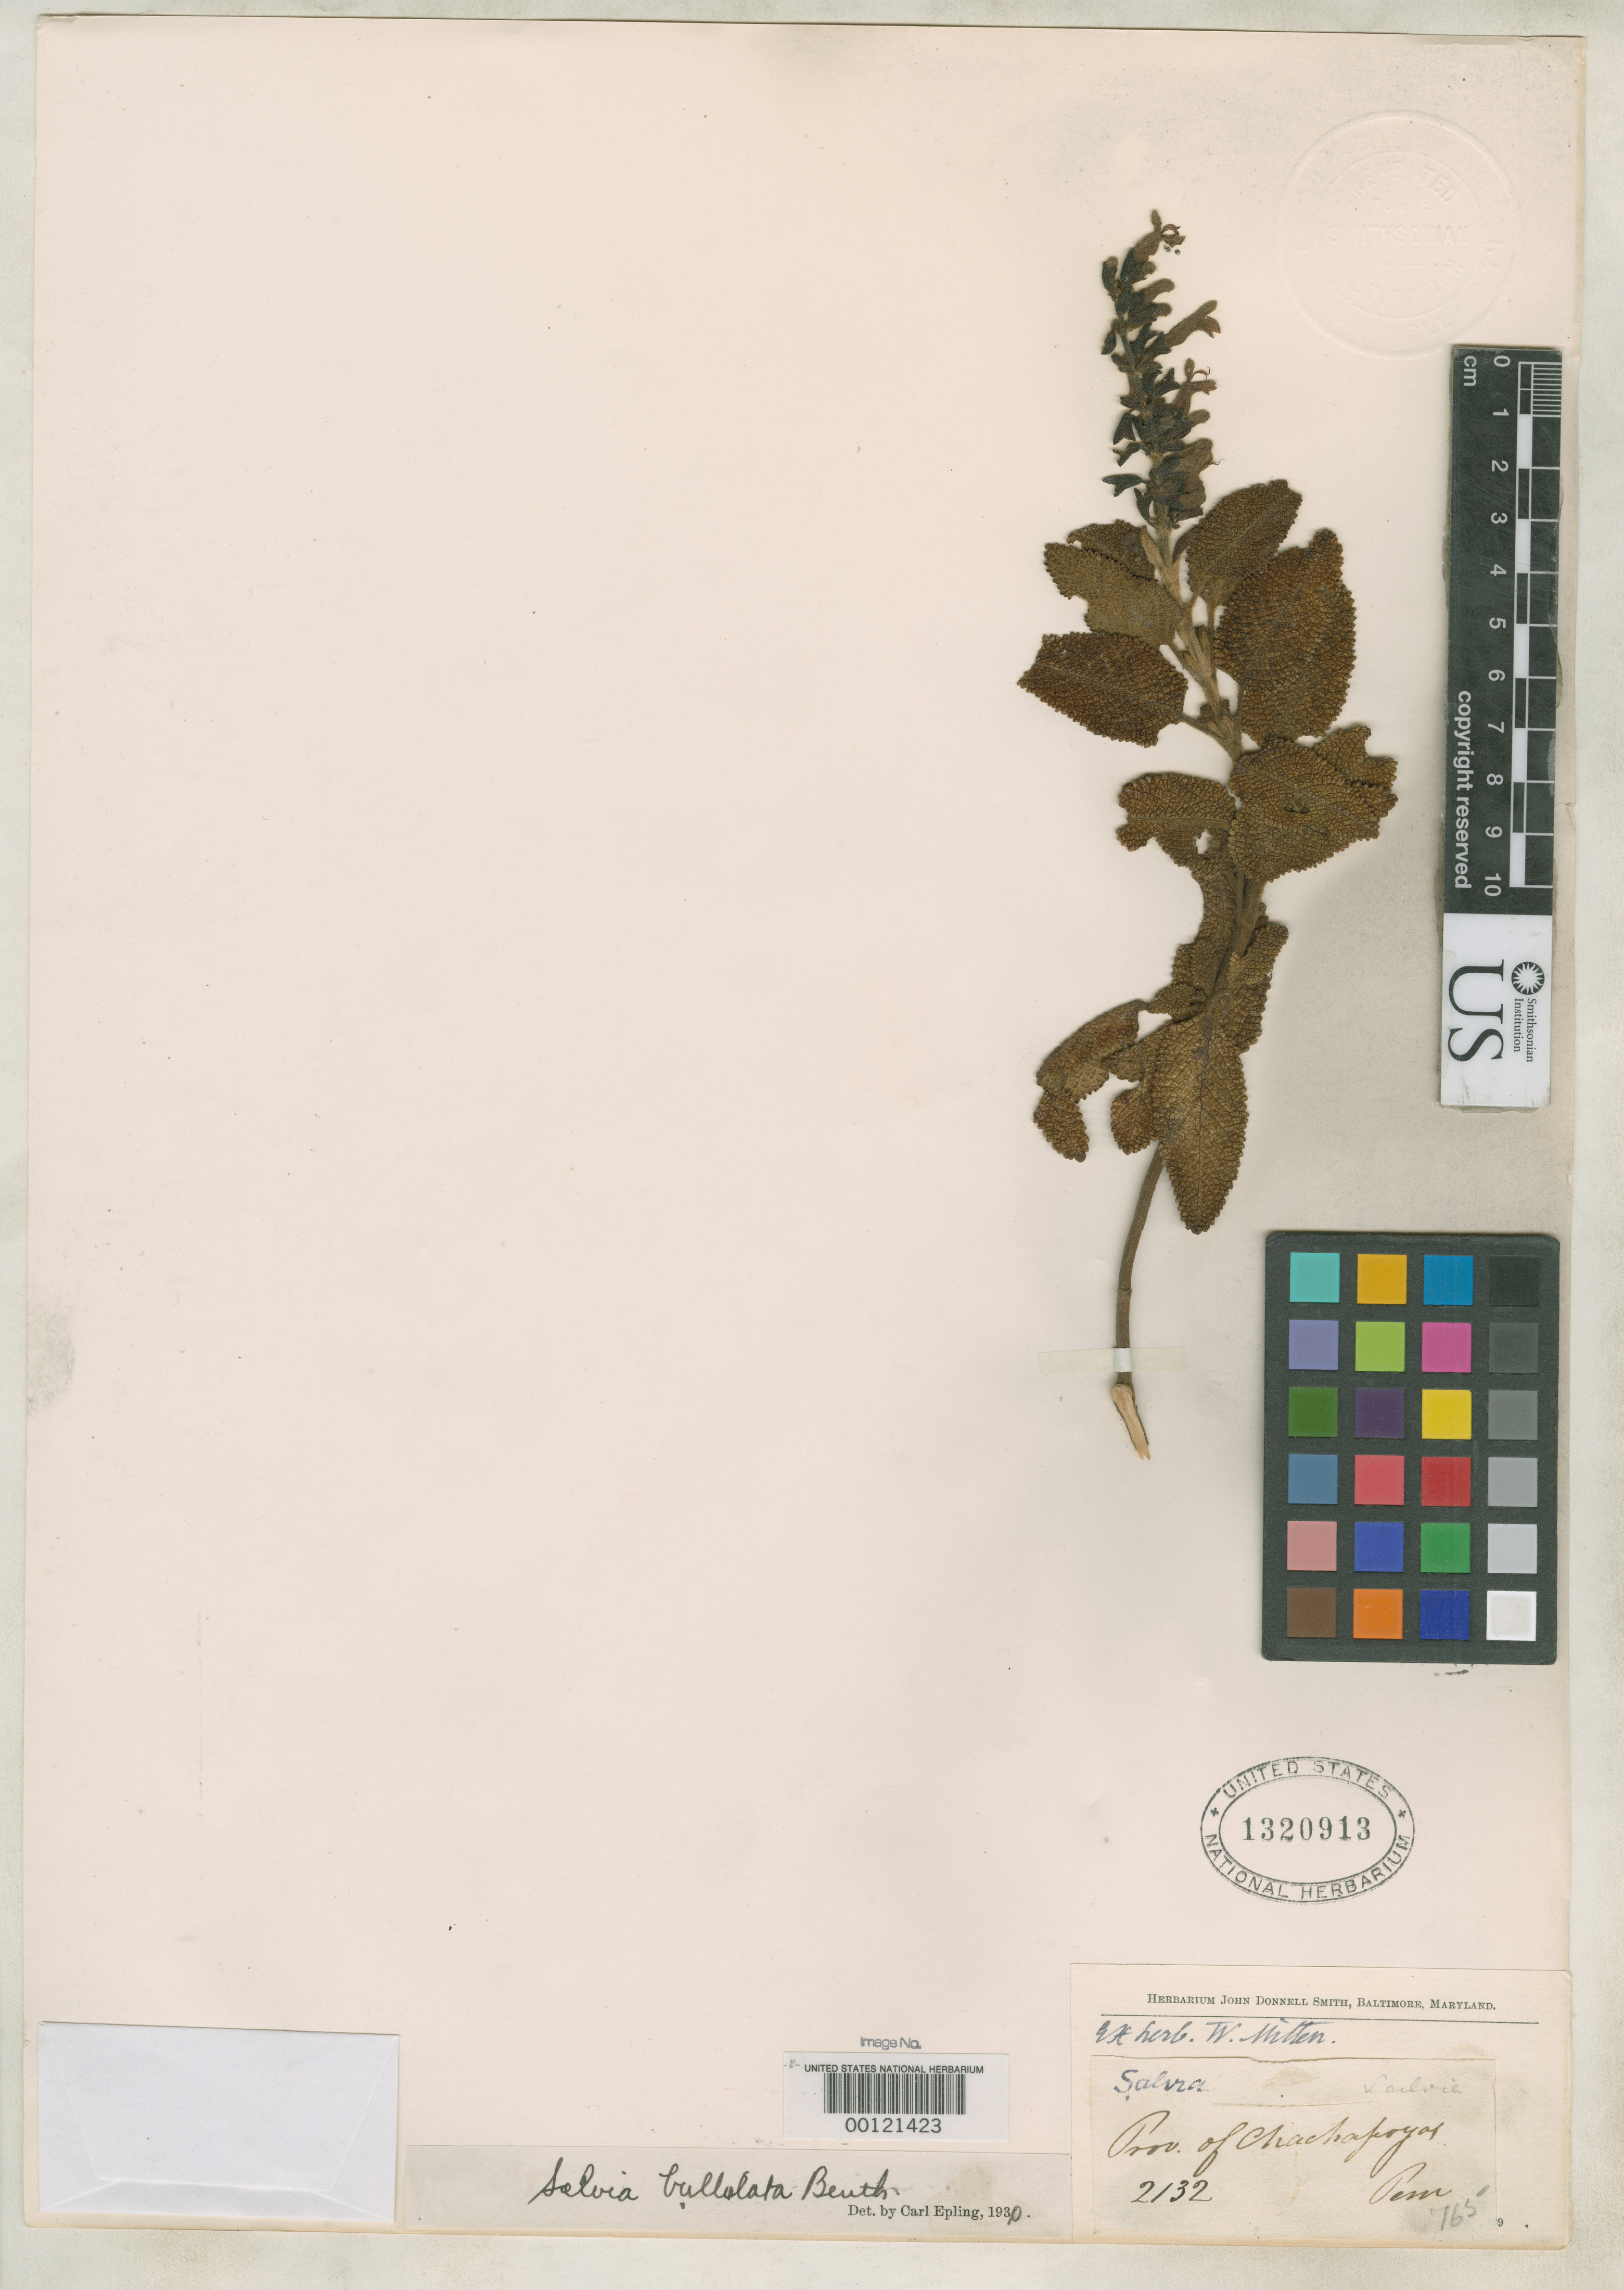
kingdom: Plantae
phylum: Tracheophyta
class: Magnoliopsida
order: Lamiales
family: Lamiaceae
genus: Salvia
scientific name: Salvia bullulata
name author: Benth. in DC.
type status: Isotype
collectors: ex herb. W. Mitten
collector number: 2132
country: Peru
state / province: Amazonas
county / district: Chachapoyas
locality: Chachapoyas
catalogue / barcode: US 1320913